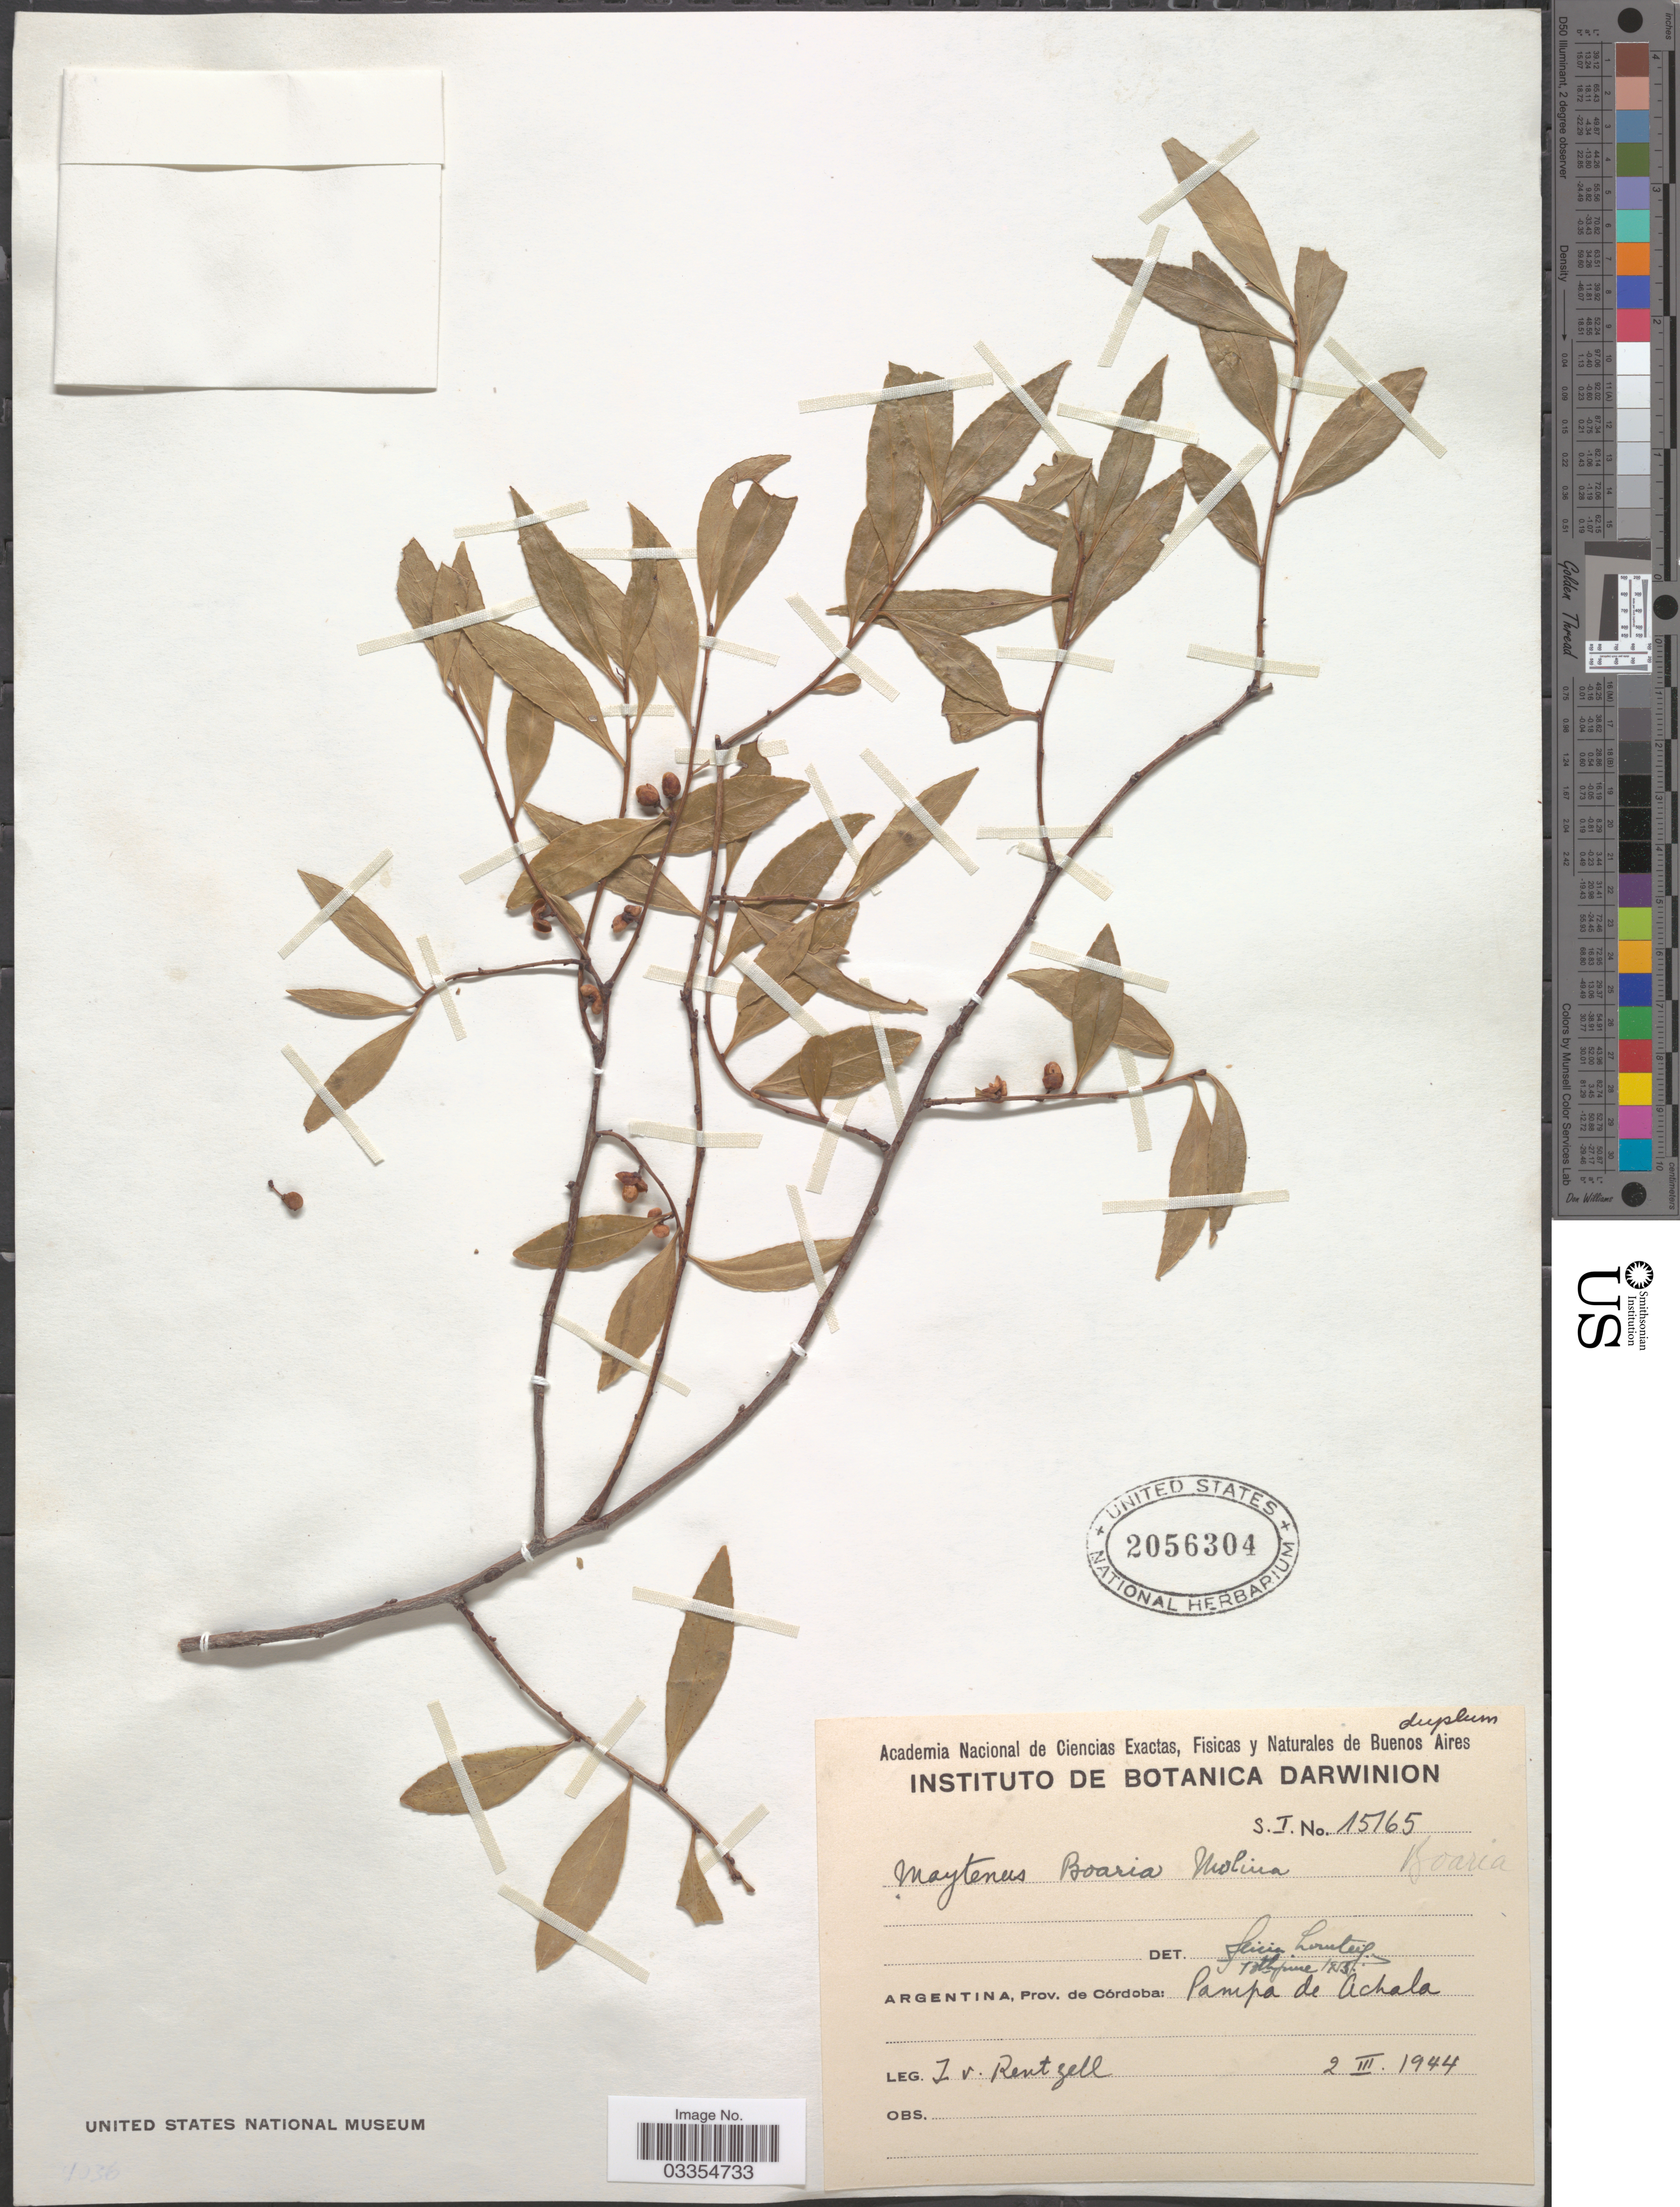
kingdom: Plantae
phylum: Tracheophyta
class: Magnoliopsida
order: Celastrales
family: Celastraceae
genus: Maytenus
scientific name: Maytenus boaria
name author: Molina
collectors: I. von Rentzell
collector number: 15165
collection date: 1944-03-02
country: Argentina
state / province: Cordoba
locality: Pampa de Achala.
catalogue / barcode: US 2056304